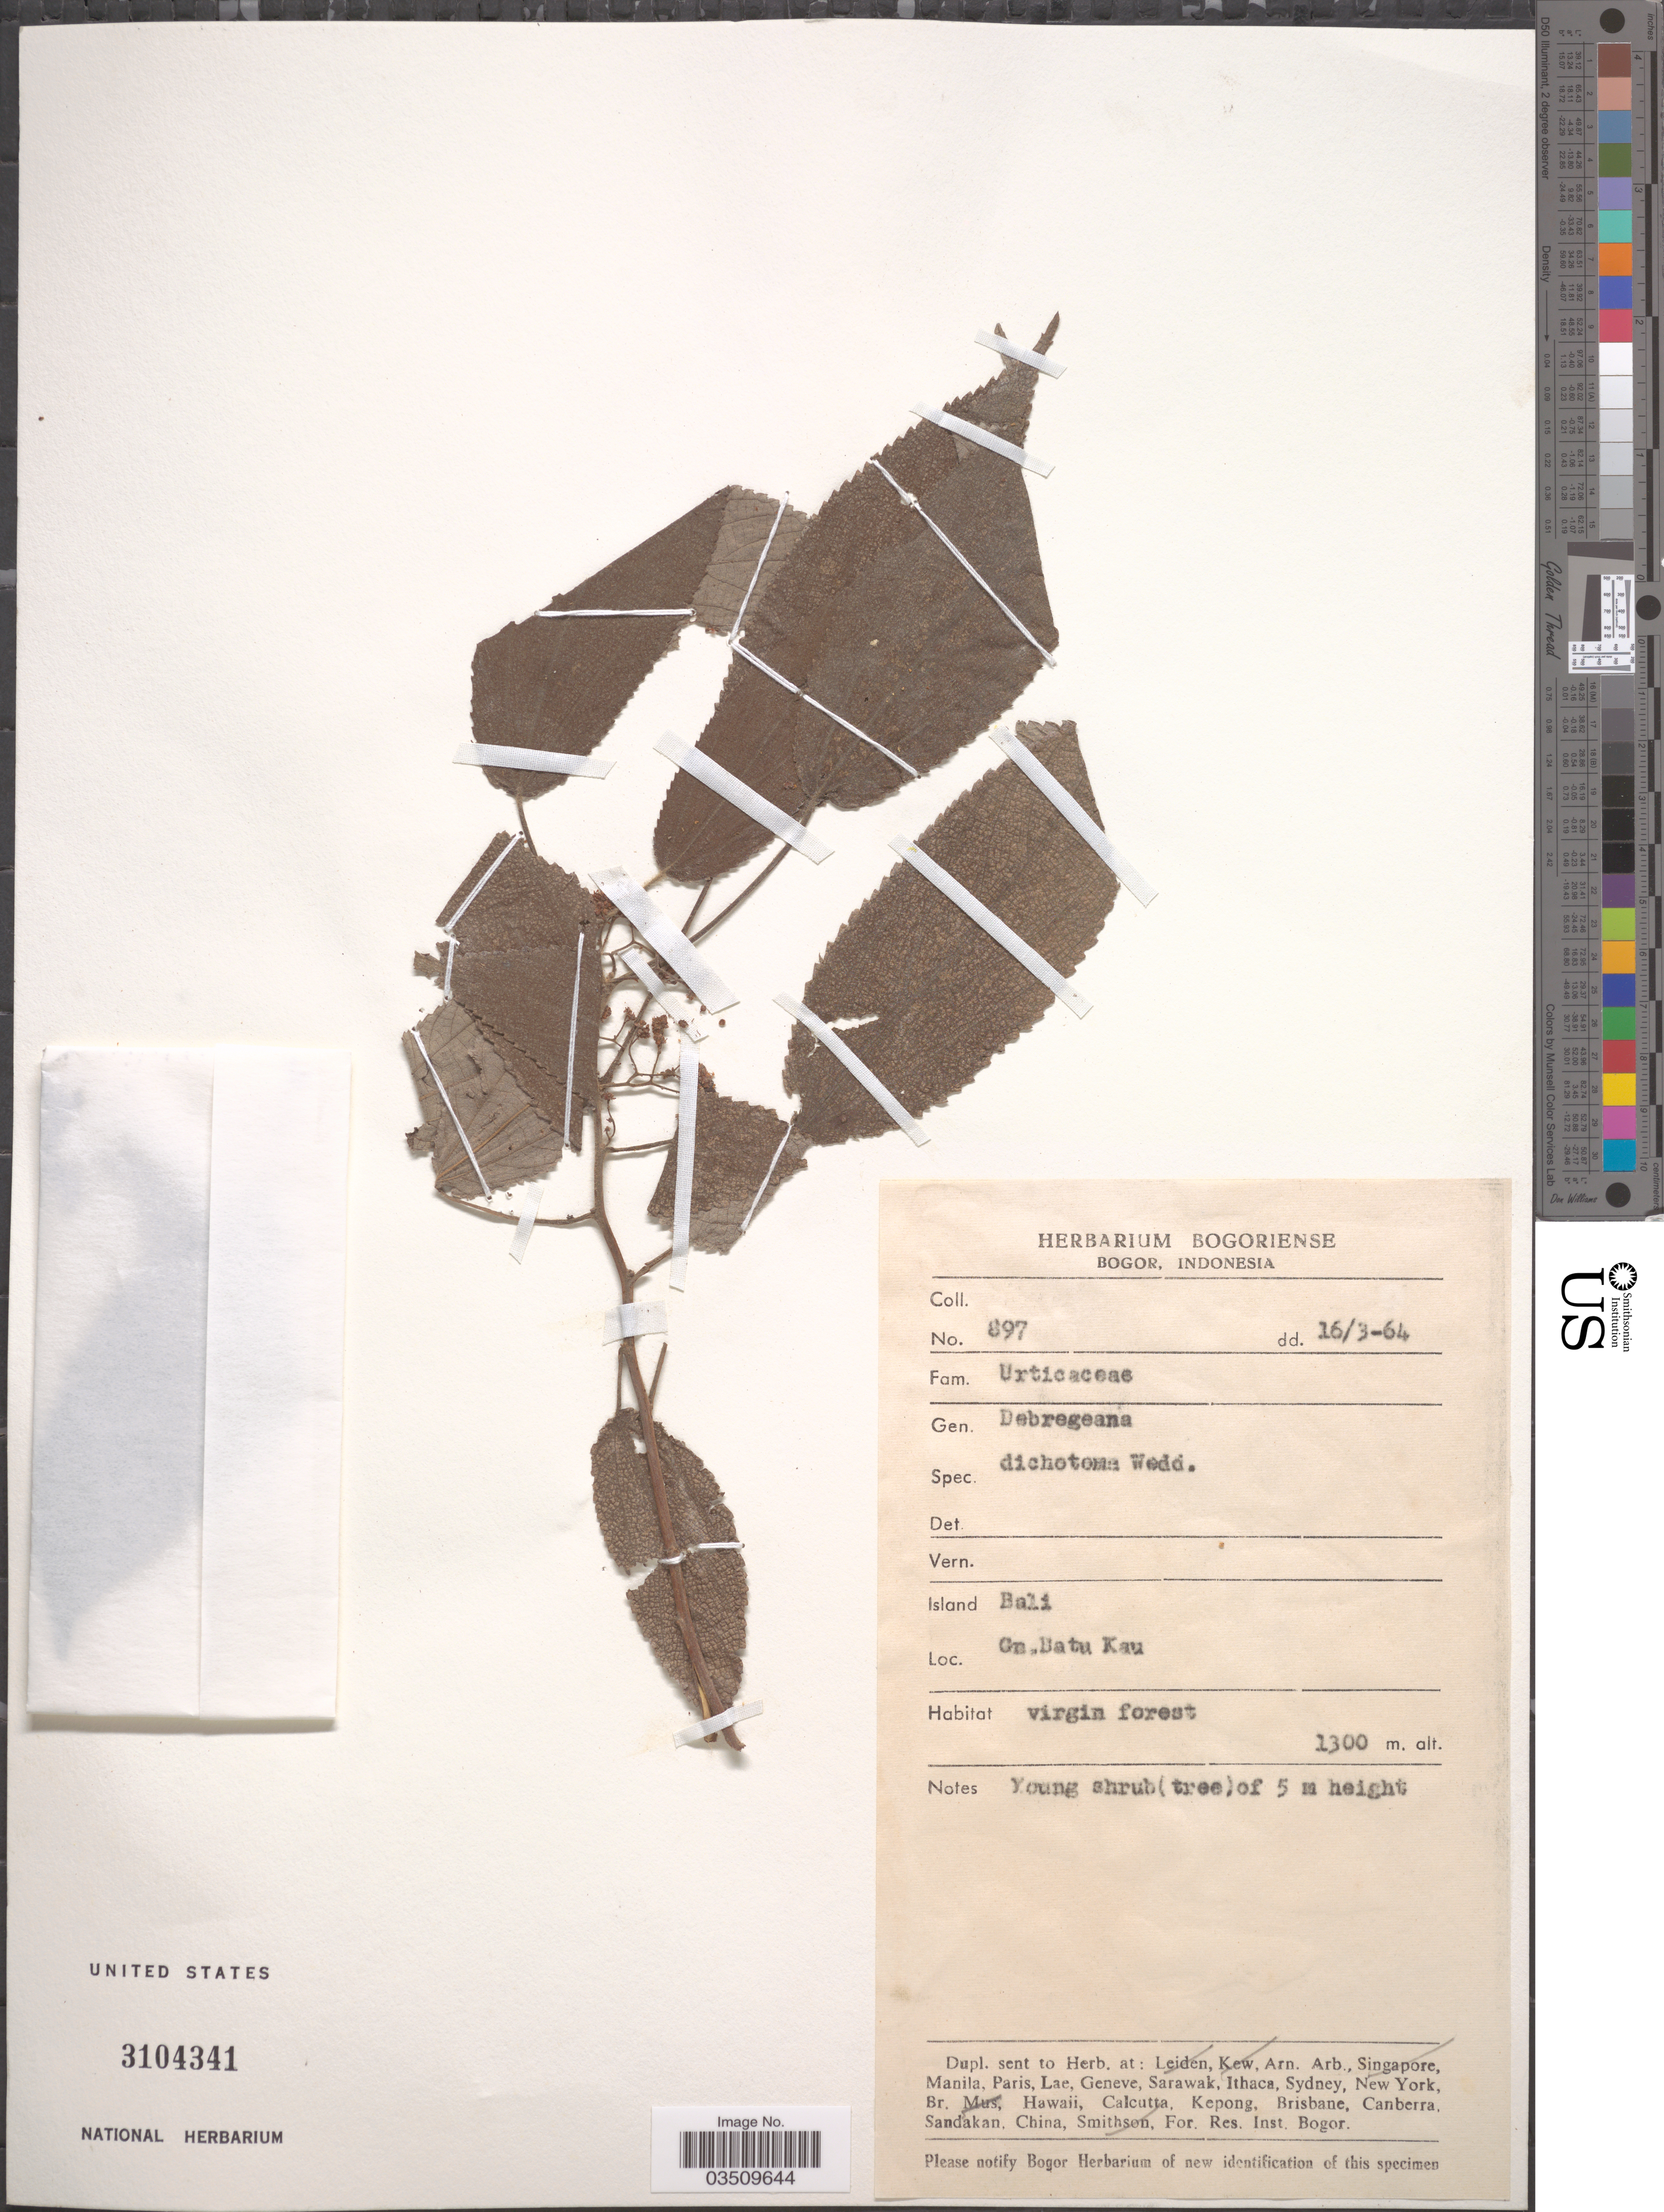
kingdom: Plantae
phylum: Tracheophyta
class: Magnoliopsida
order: Rosales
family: Urticaceae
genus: Debregeasia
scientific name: Debregeasia dichotoma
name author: Wedd.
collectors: ex herb. Bogoriense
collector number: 897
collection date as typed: Transcribed d/m/y: 16/3/64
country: Indonesia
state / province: Nusa Tenggara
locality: Island Bali. On. Batu Kau.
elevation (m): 1300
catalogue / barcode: US 3104341